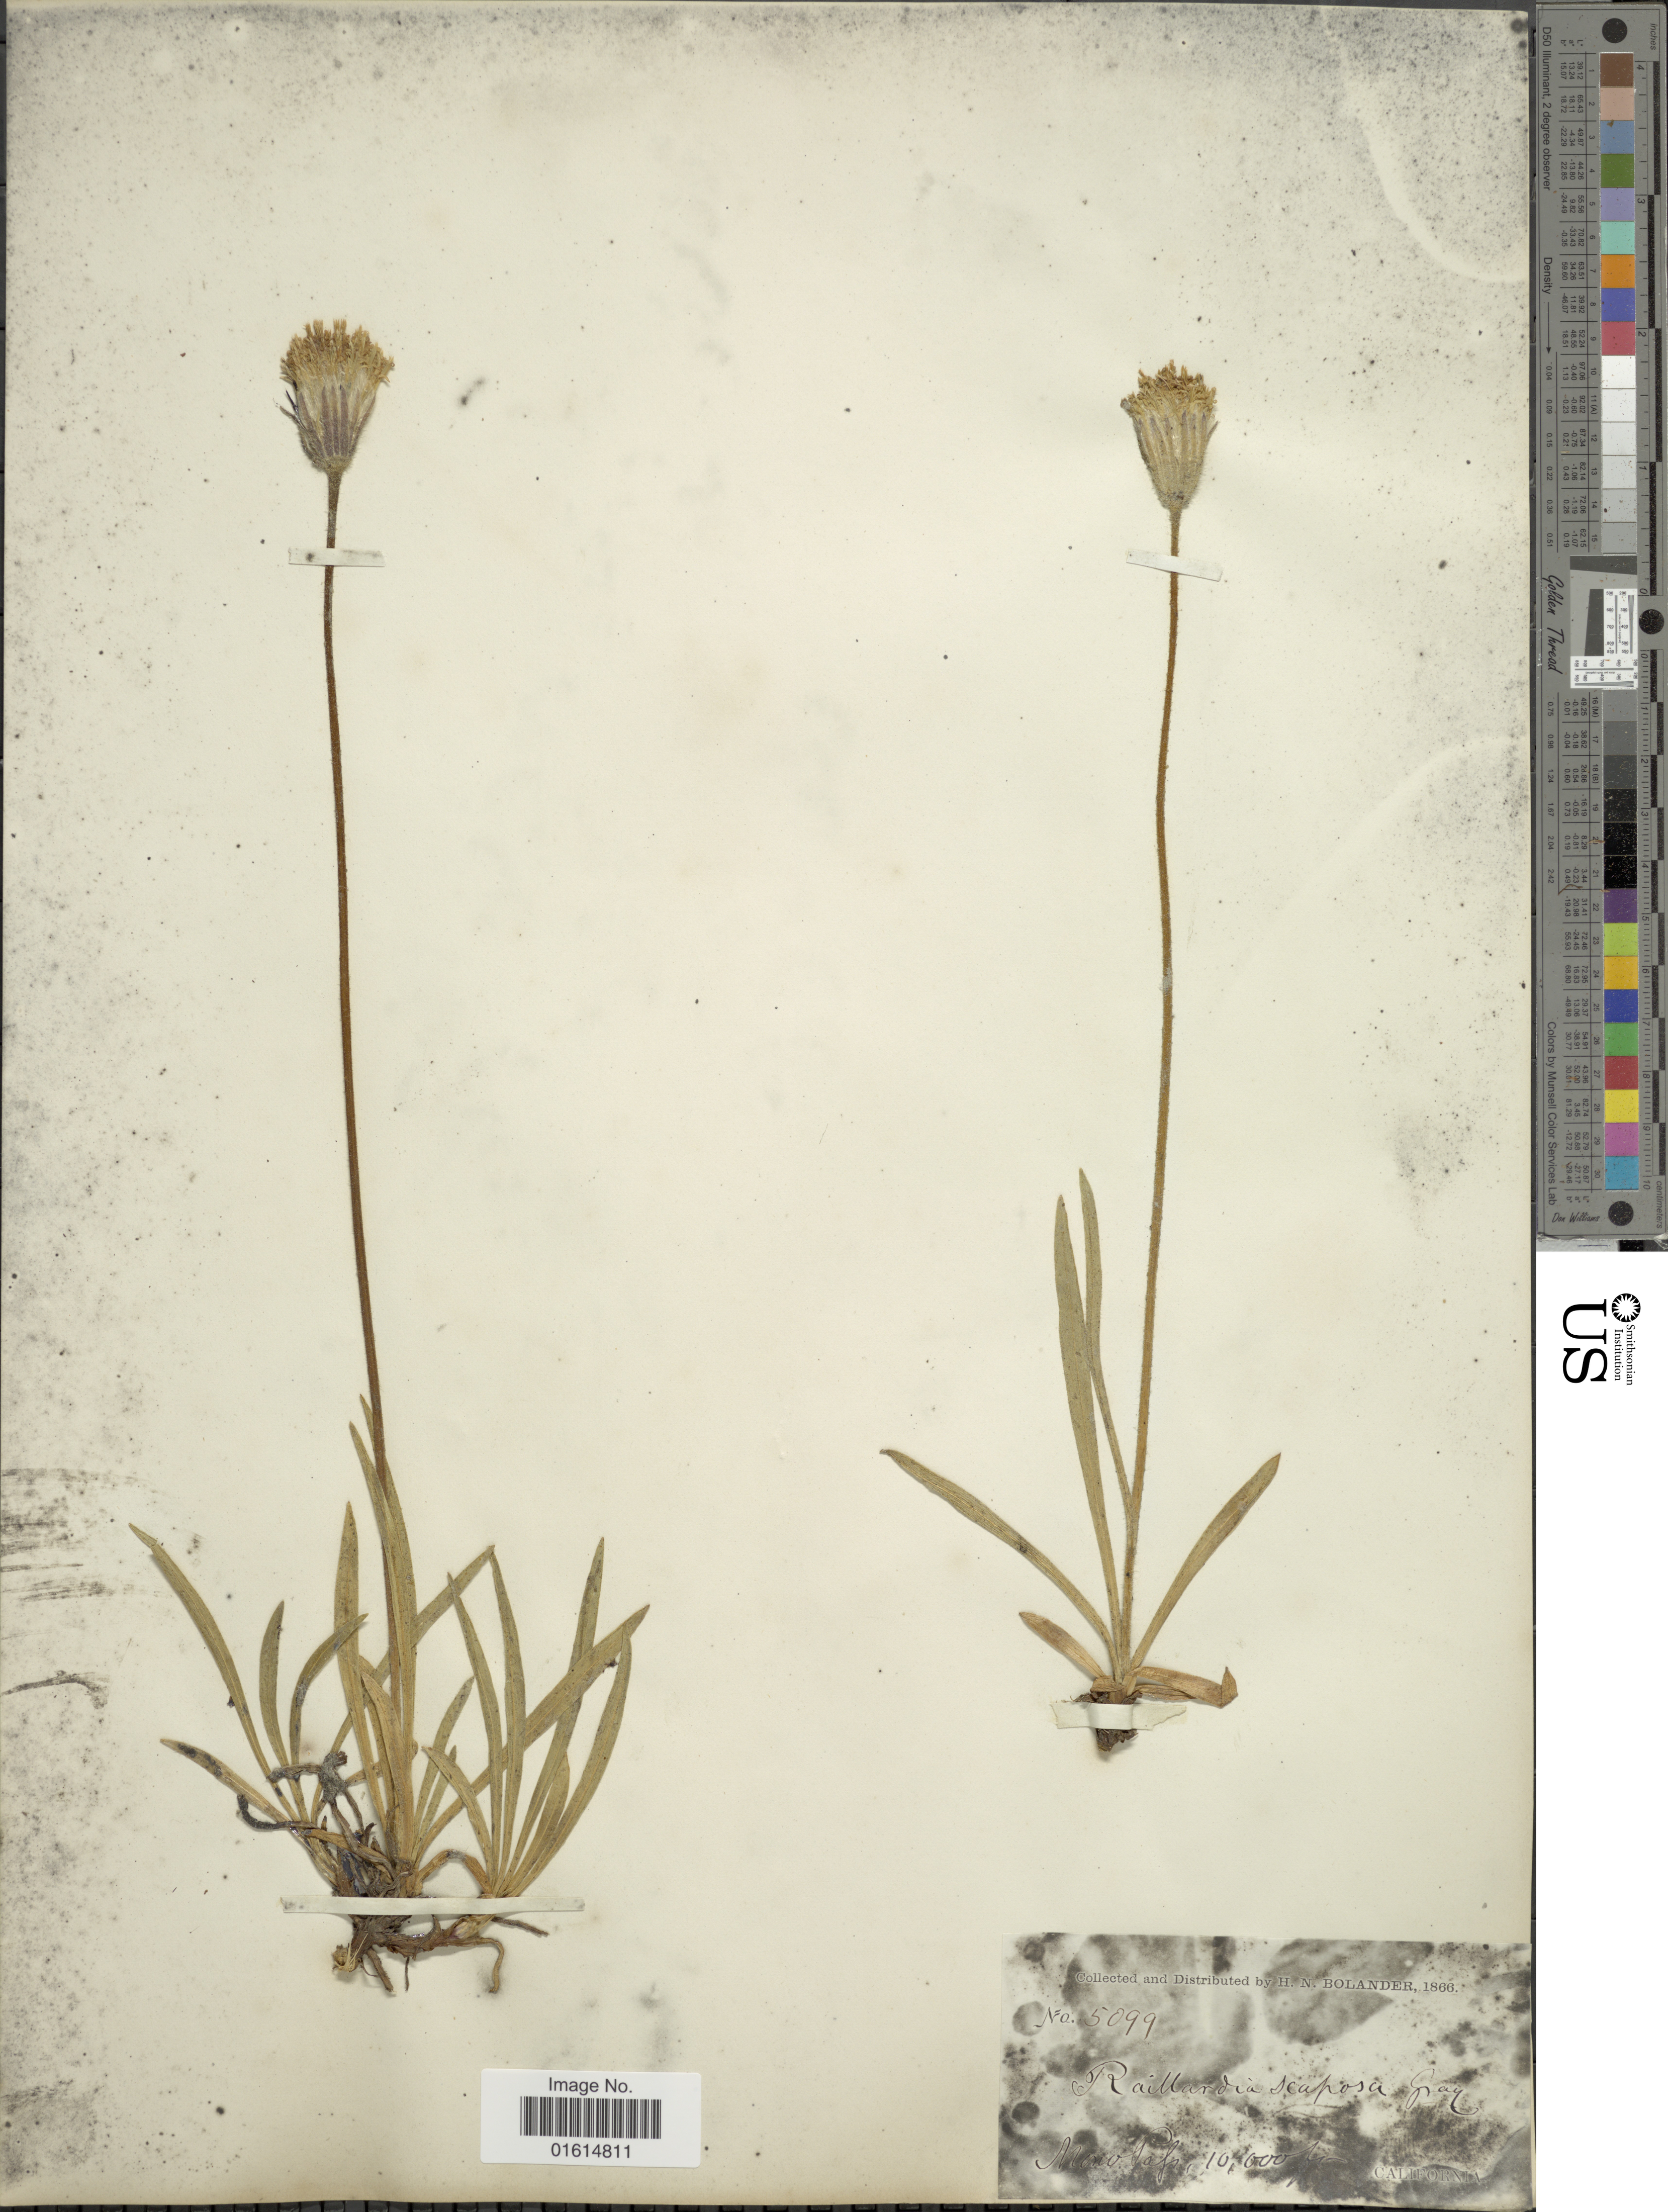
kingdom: Plantae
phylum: Tracheophyta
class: Magnoliopsida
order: Asterales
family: Asteraceae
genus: Raillardella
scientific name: Raillardella scaposa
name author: A. Gray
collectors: H. Bolander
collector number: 5099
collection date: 1866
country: United States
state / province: California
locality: Morro Bay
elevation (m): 3048